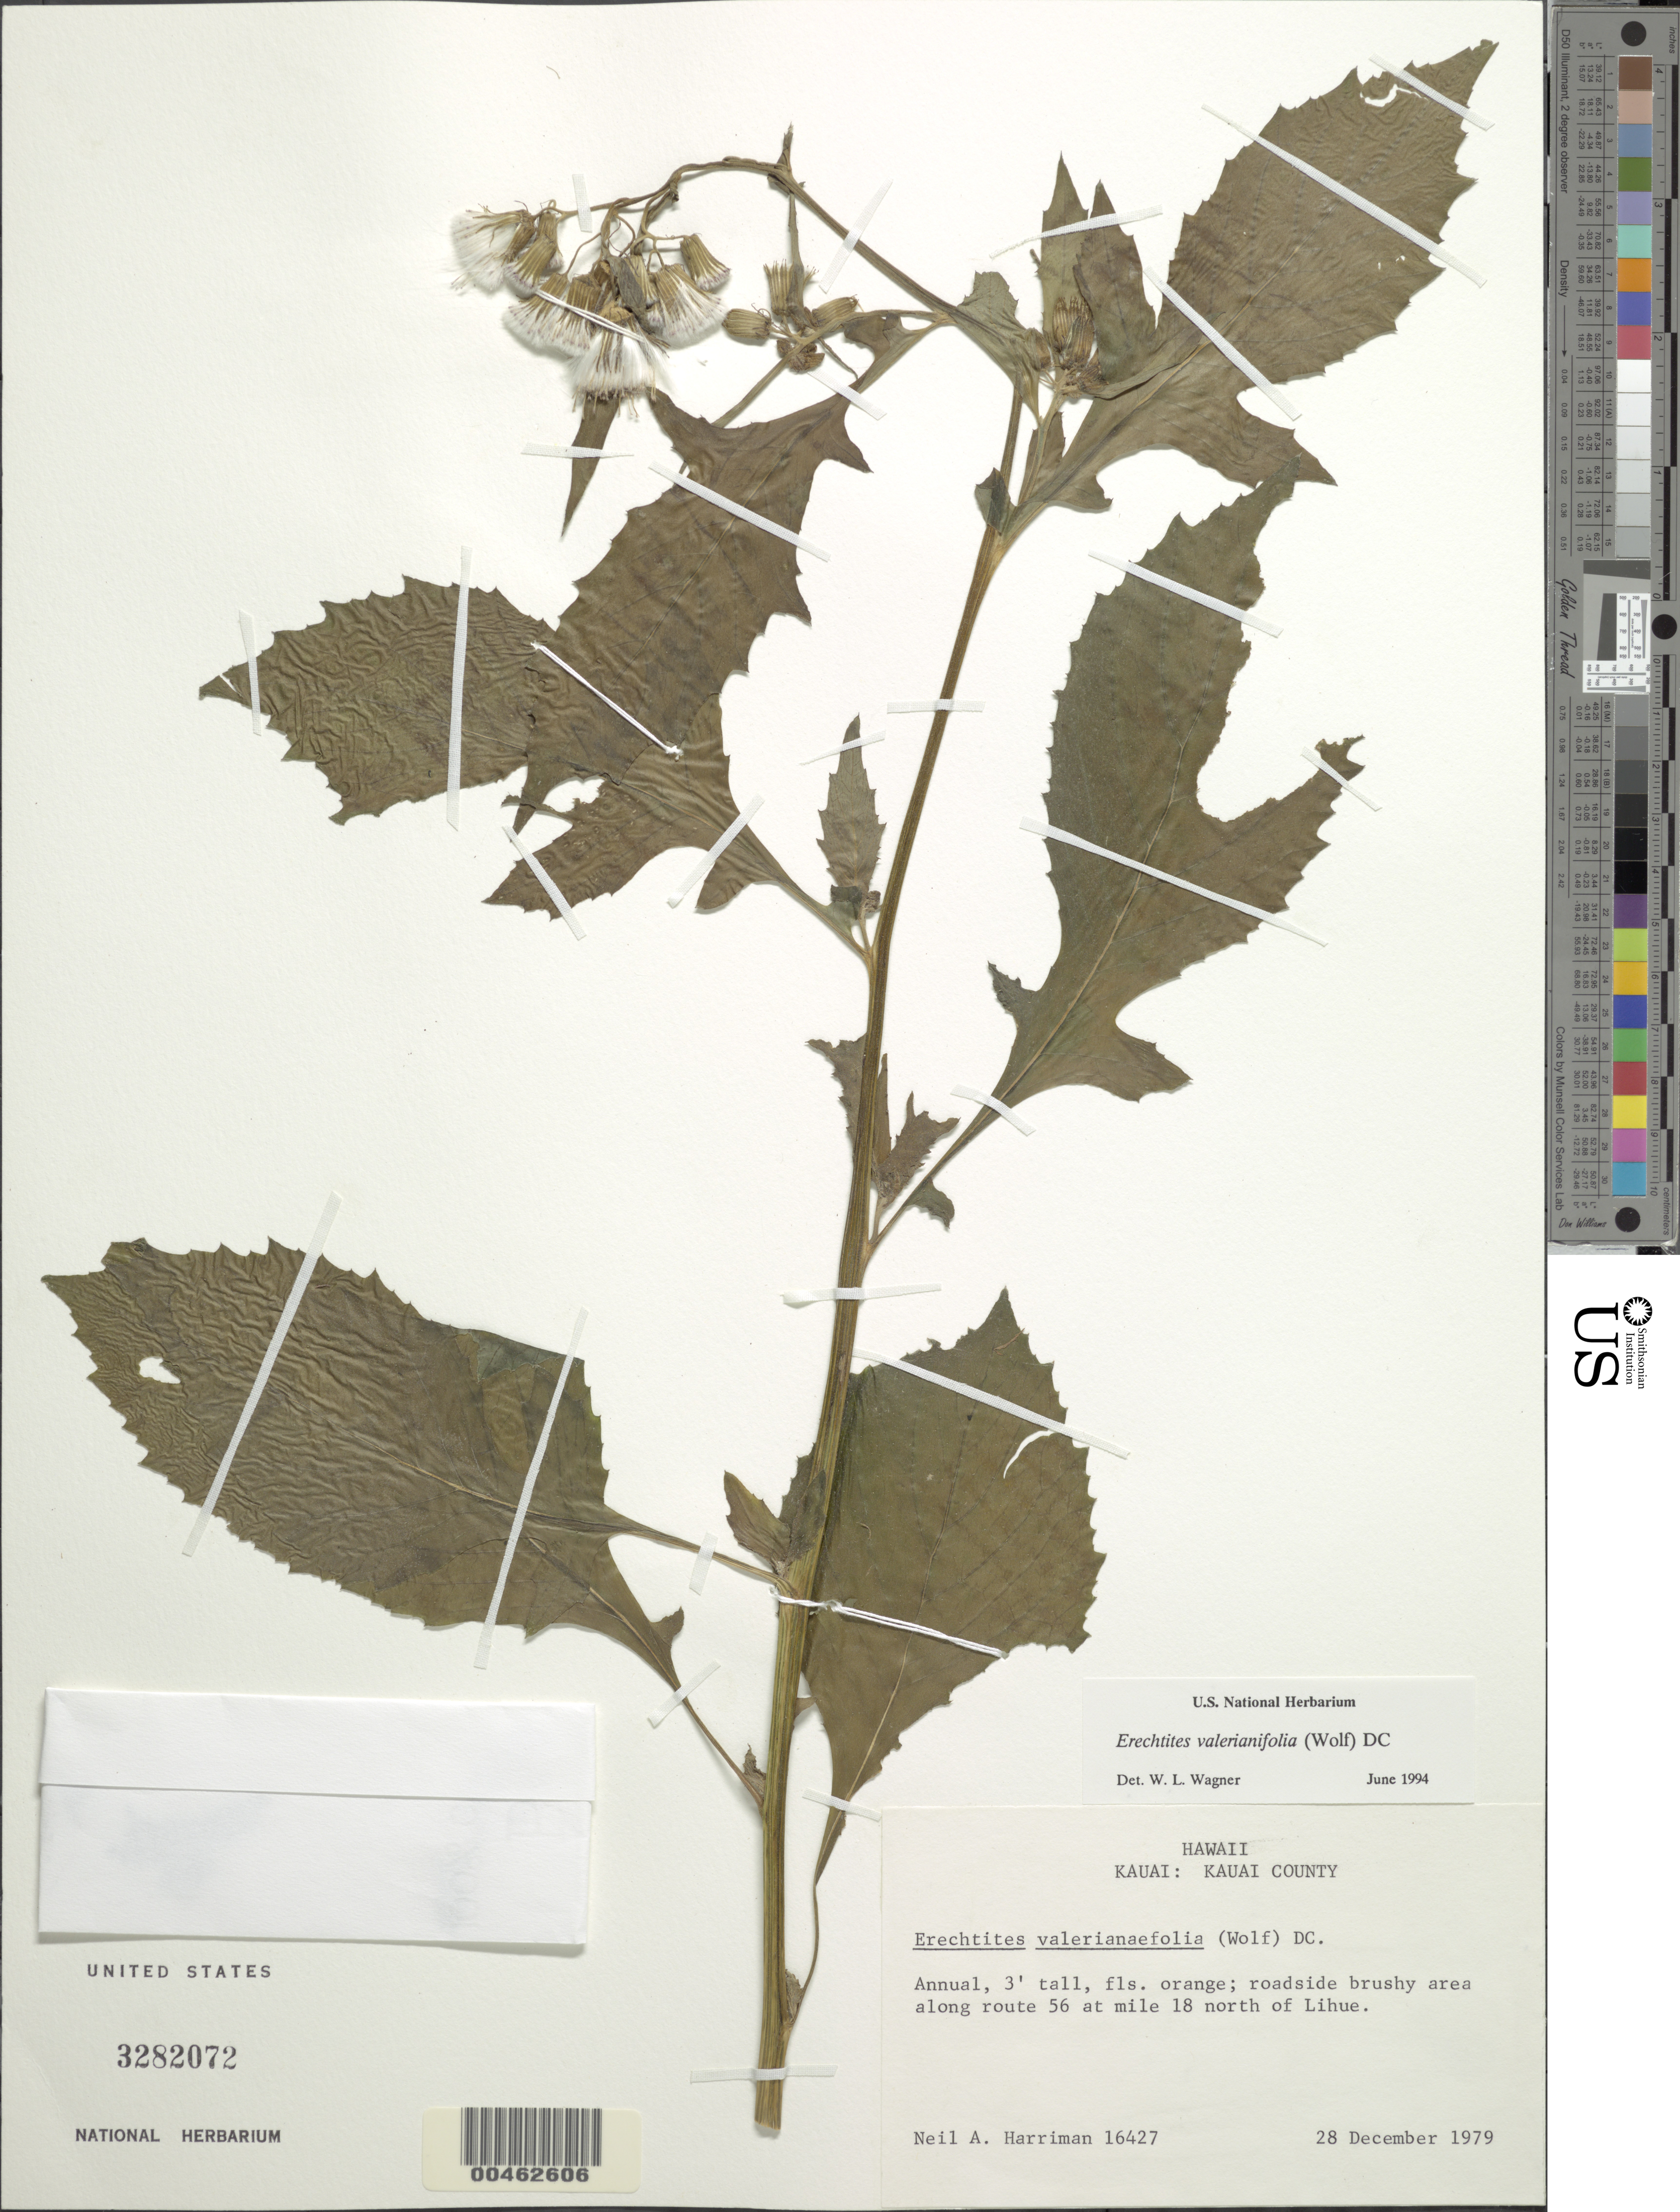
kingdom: Plantae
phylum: Tracheophyta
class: Magnoliopsida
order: Asterales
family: Asteraceae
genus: Erechtites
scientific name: Erechtites valerianifolius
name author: (Link ex Spreng.) DC.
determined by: Wagner, W. L., (BOT), Smithsonian Institution - National Museum of Natural History (UNITED STATES)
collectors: N. A. Harriman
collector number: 16427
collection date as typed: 28 Dec 1979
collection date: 1979-12-28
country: United States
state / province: Hawaii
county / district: Kauai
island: Kaua'i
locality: Kauai County, along route 56 at mi 18 N of Lihue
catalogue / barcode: US 3282072